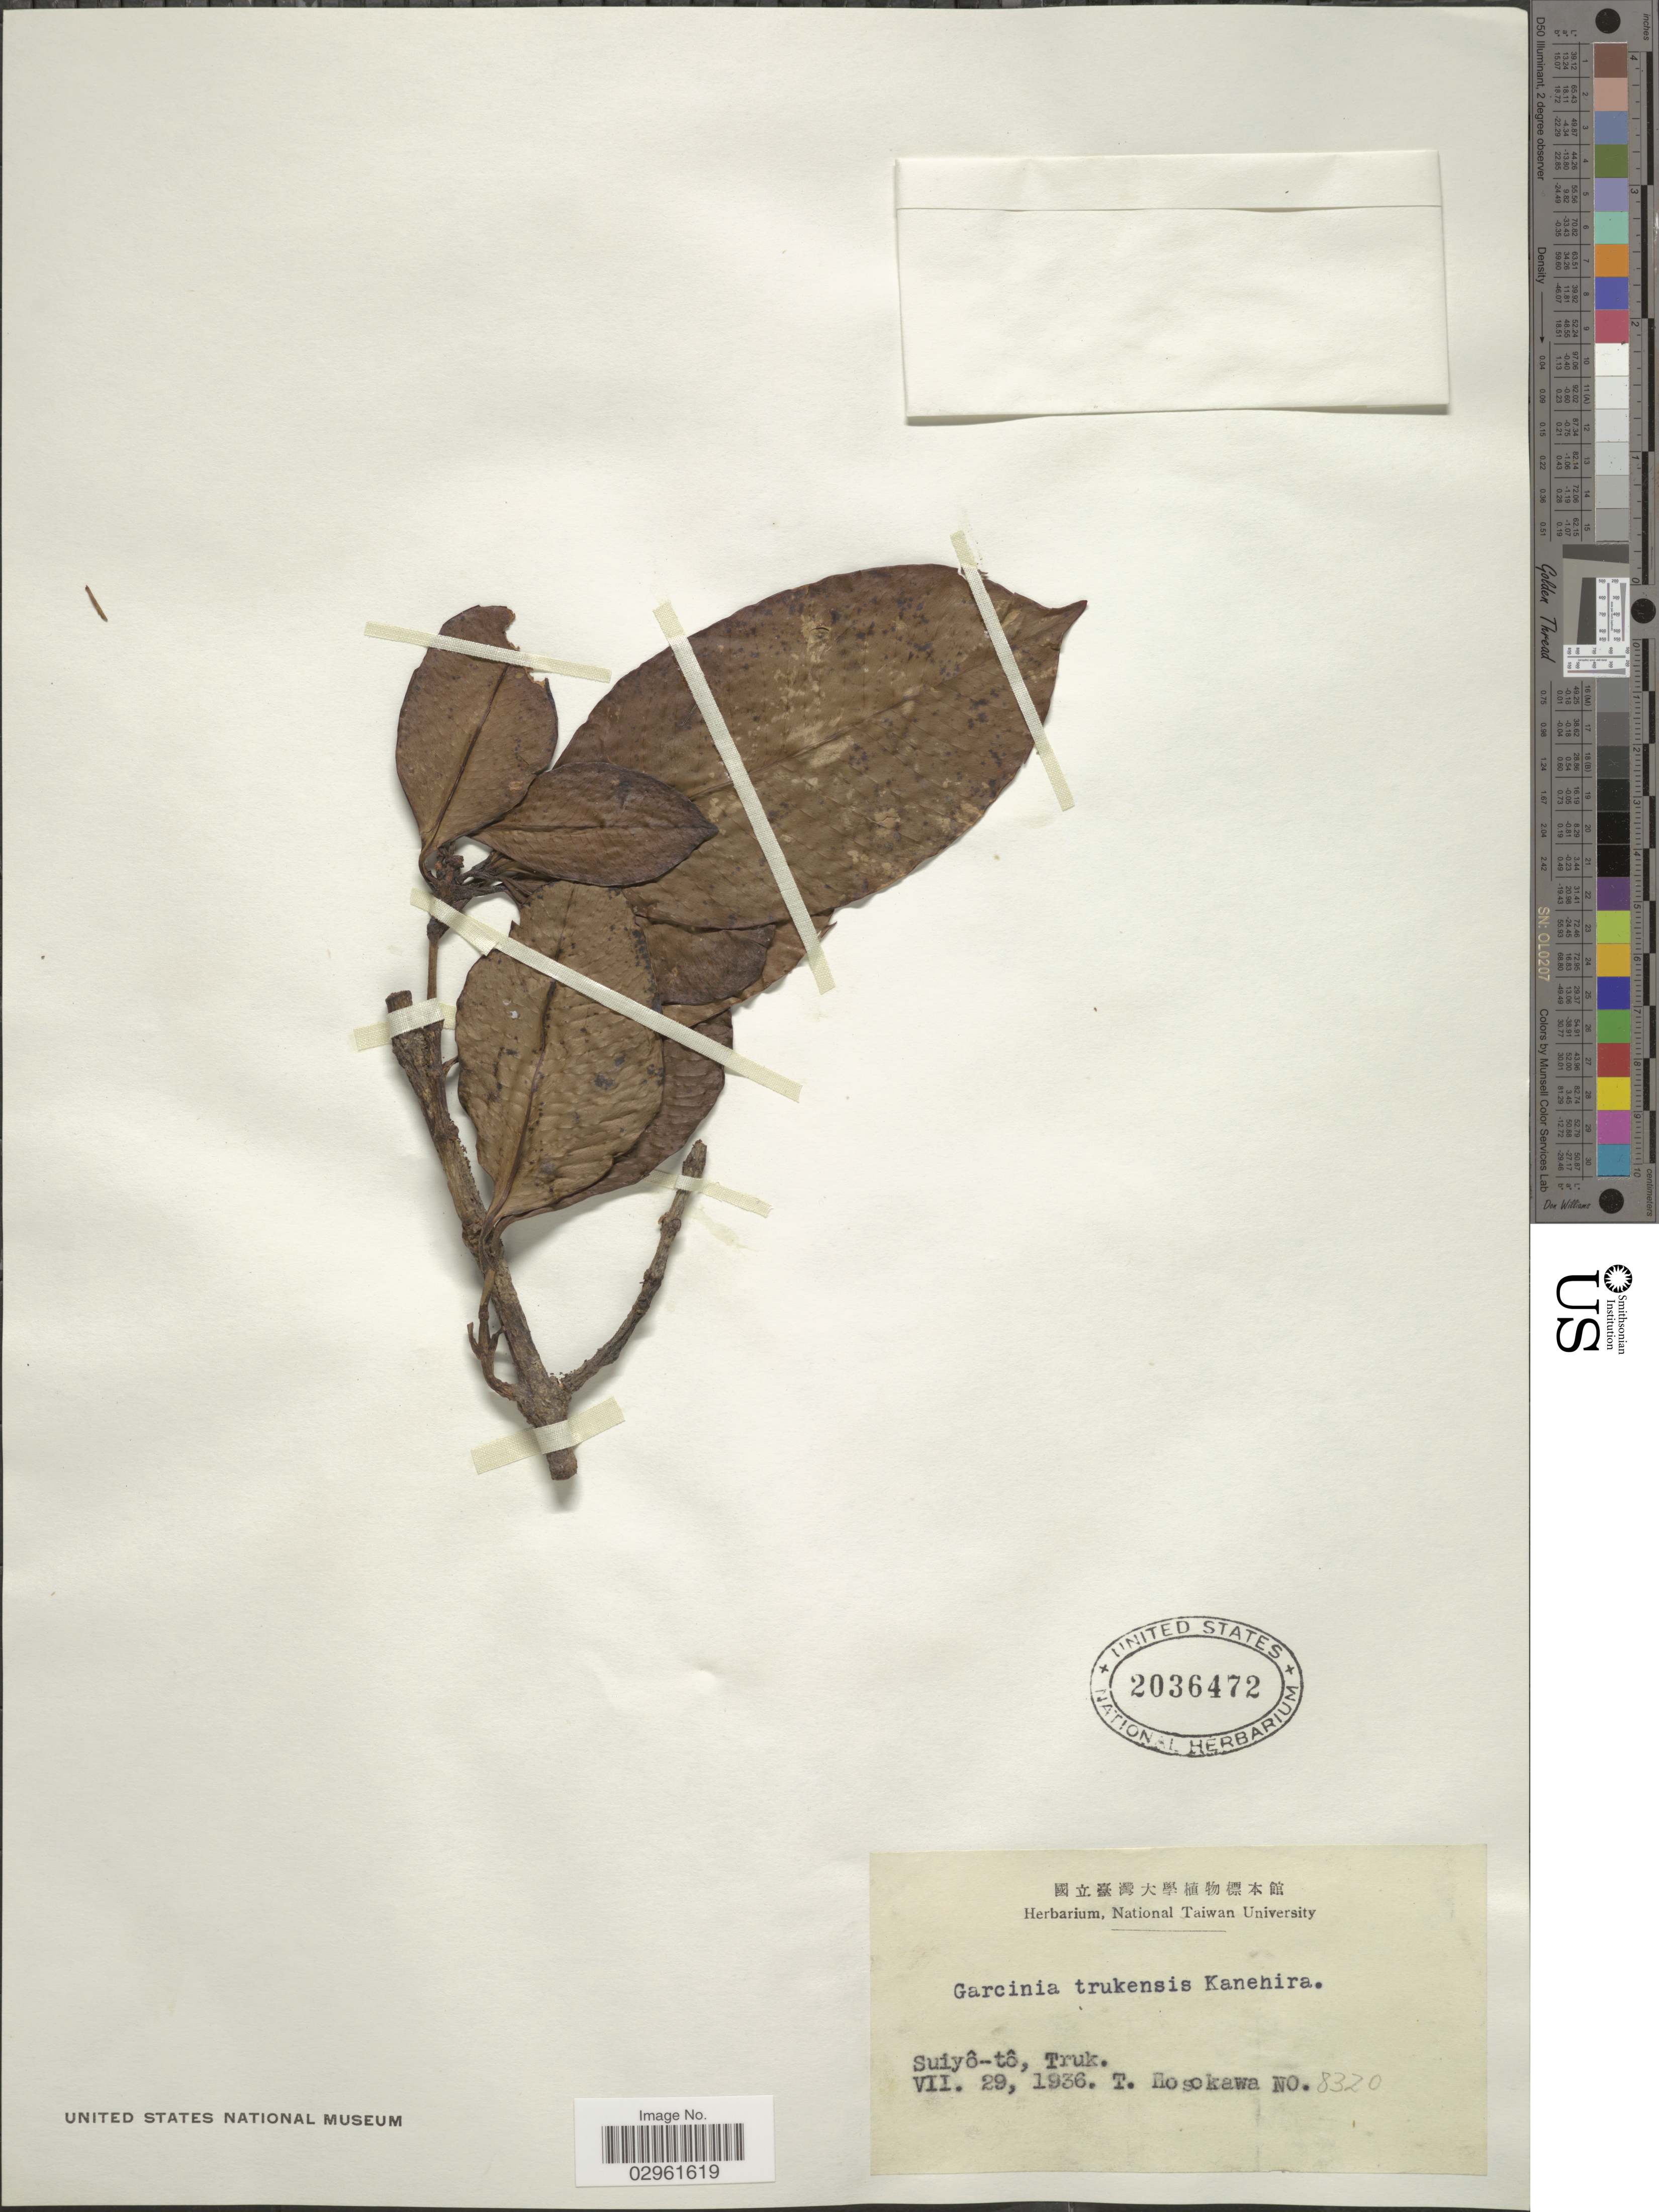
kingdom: Plantae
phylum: Tracheophyta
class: Magnoliopsida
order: Malpighiales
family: Clusiaceae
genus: Garcinia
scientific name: Garcinia trukensis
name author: Kaneh.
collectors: T. Hosokawa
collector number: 8320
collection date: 1936-07-29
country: Micronesia, Federated States of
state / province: Truk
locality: Suiyô-tô.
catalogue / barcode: US 2036472